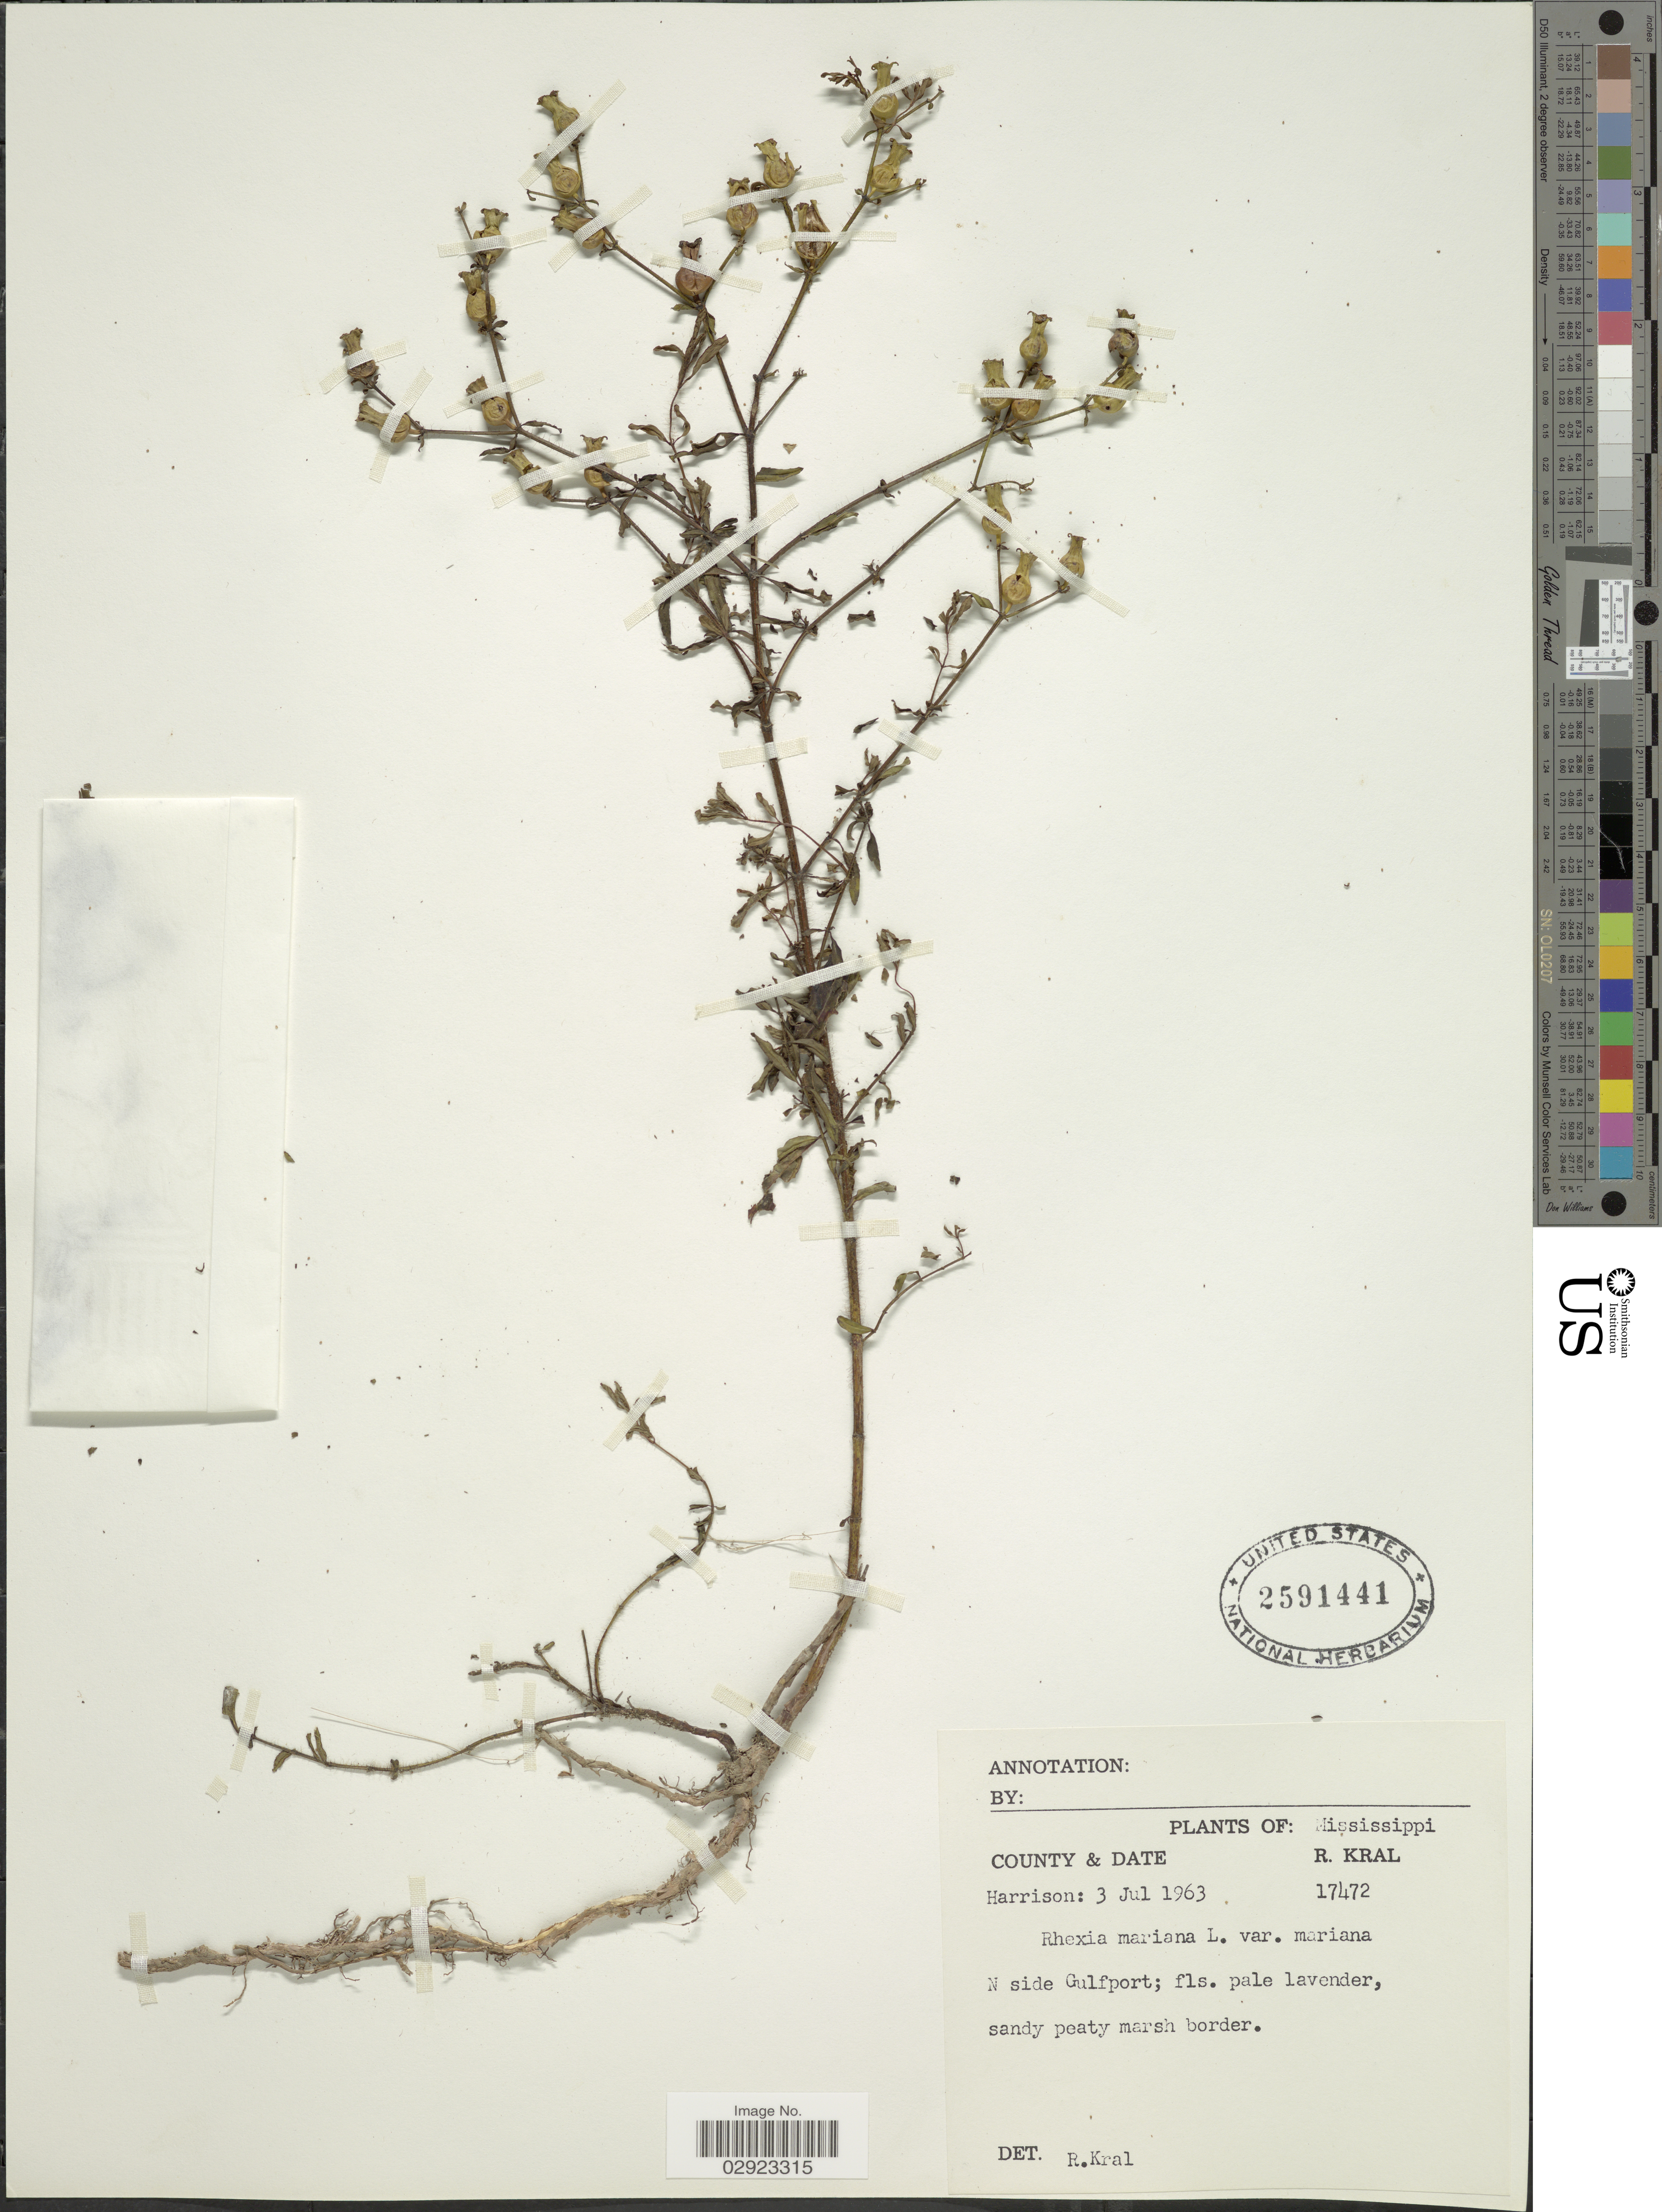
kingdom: Plantae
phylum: Tracheophyta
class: Magnoliopsida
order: Myrtales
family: Melastomataceae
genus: Rhexia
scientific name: Rhexia mariana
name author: L.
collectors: R. Kral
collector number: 17472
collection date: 1963-07-03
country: United States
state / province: Mississippi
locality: County Harrison, N side Gulfport.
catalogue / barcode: US 2591441